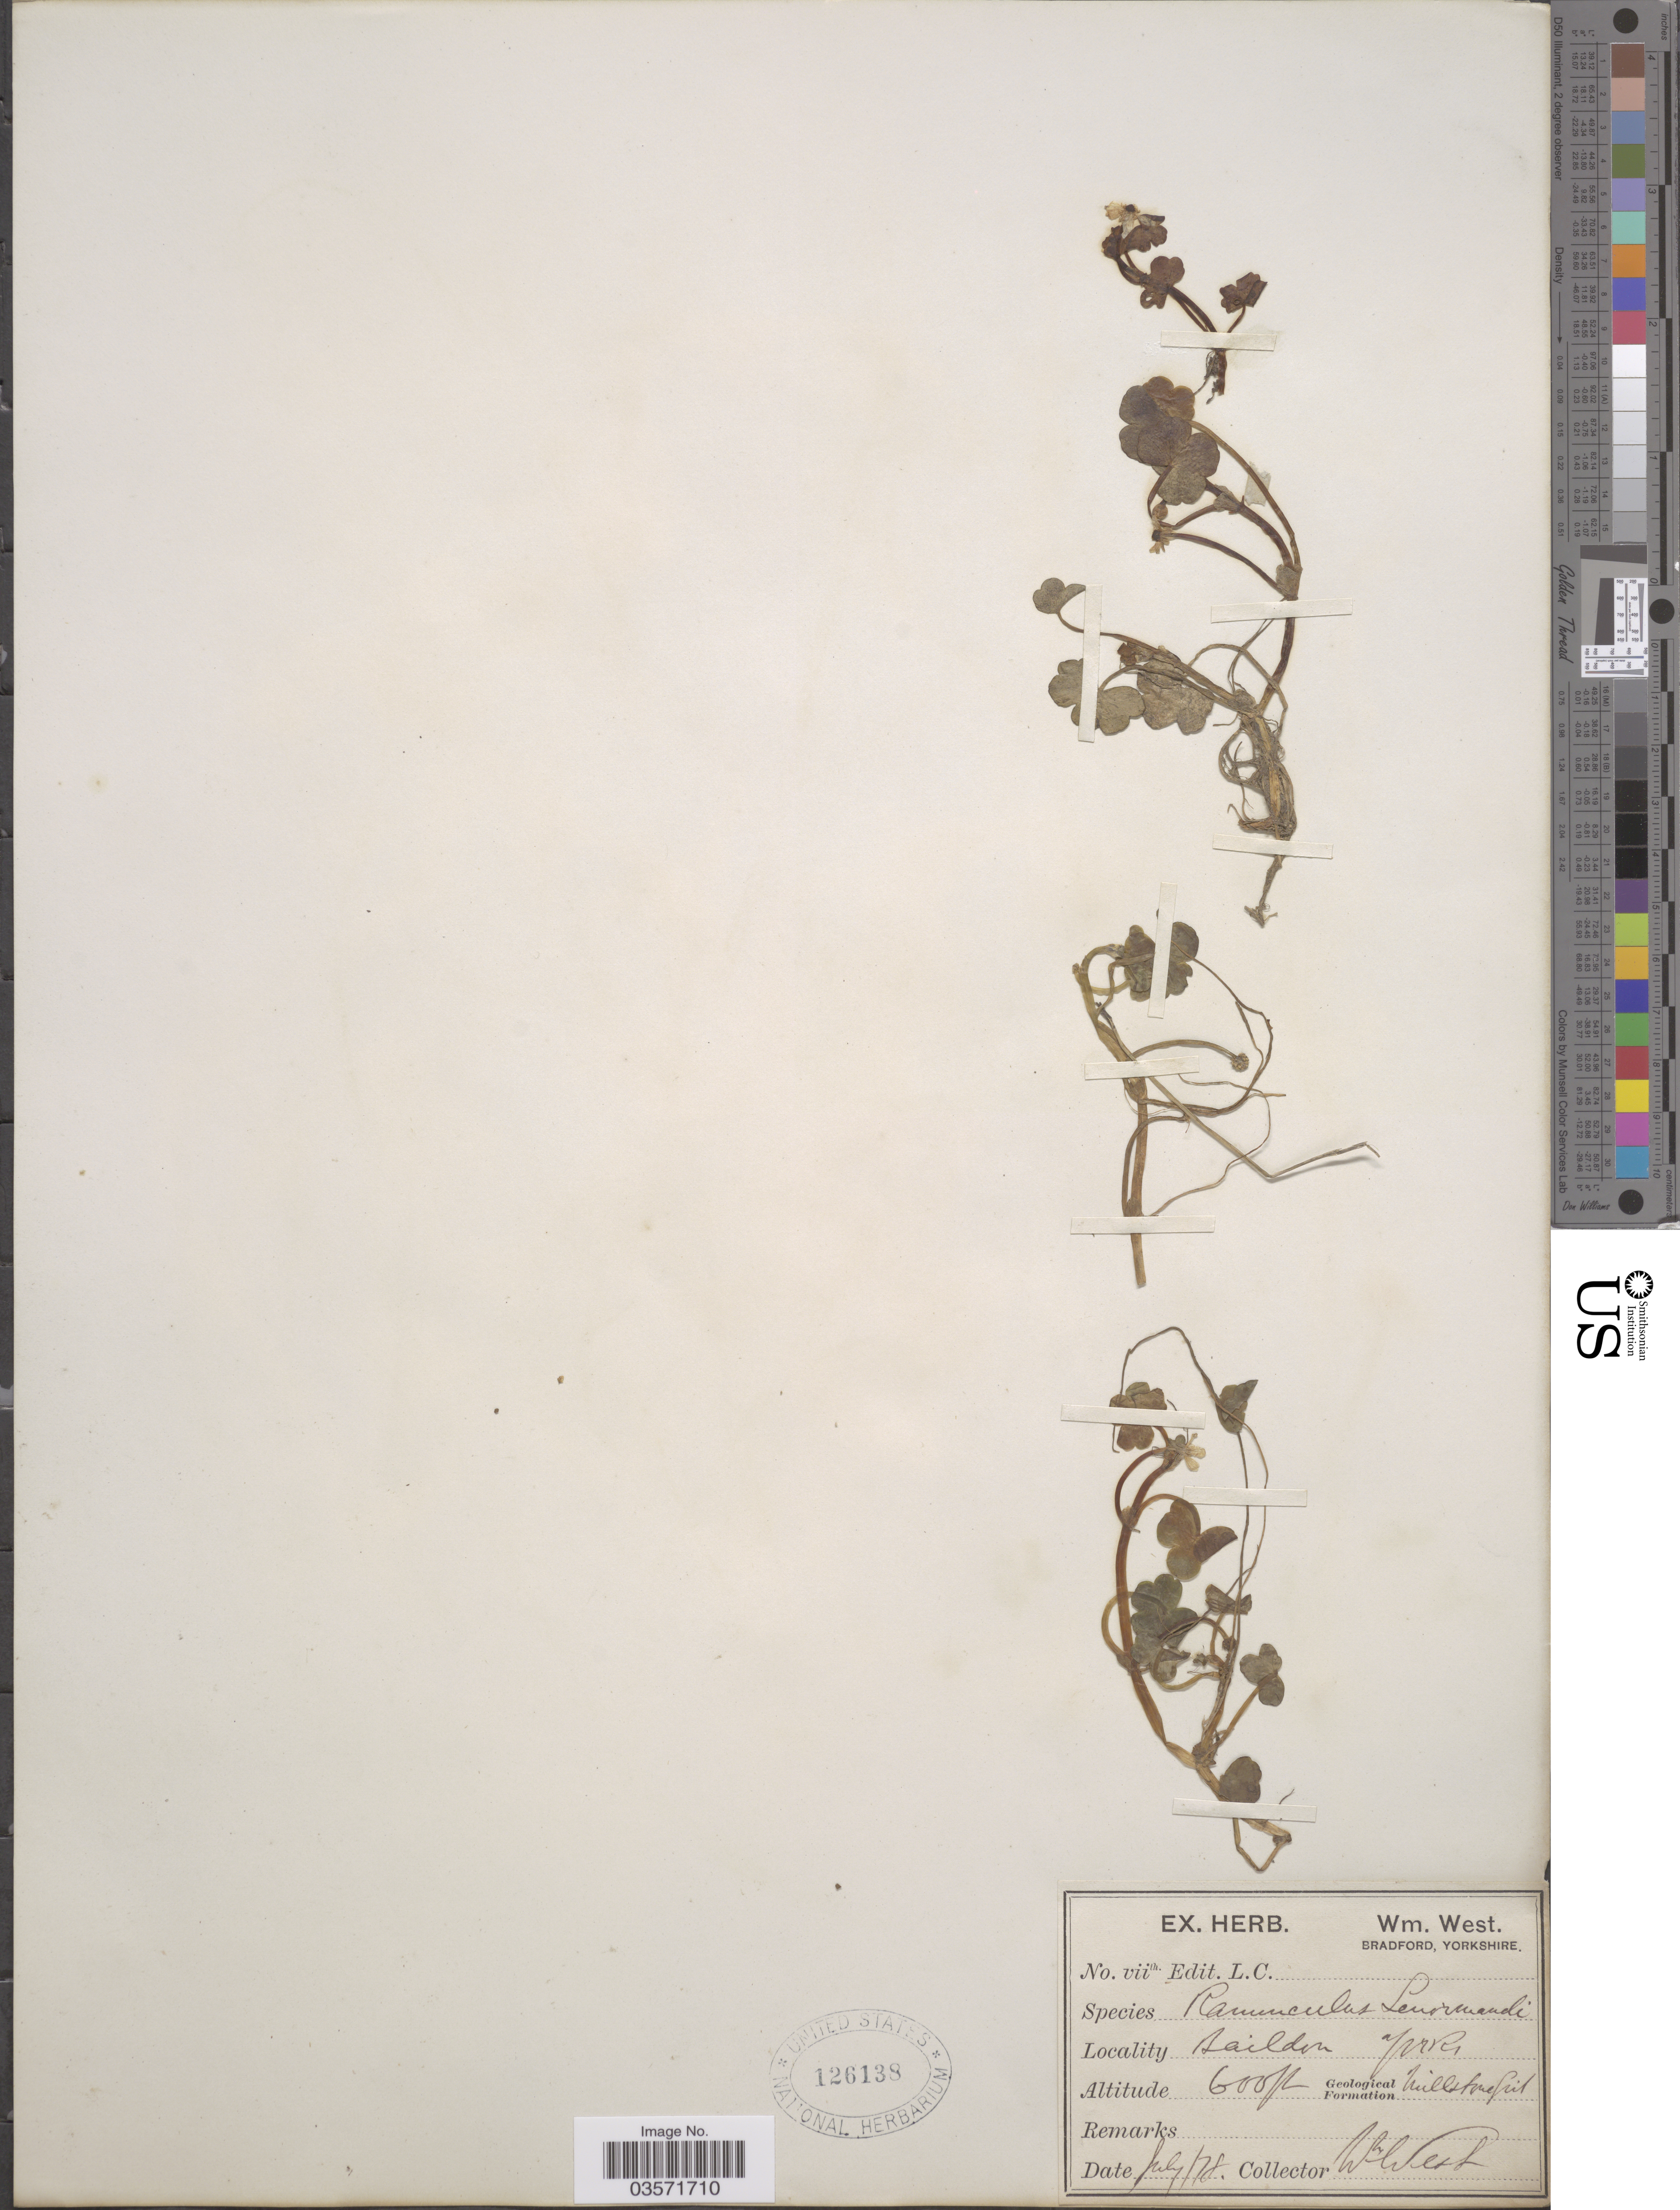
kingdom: Plantae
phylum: Tracheophyta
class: Magnoliopsida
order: Ranunculales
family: Ranunculaceae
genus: Ranunculus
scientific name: Ranunculus omiophyllus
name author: Ten.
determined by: Strong, Mark T., (BOT), Smithsonian Institution - National Museum of Natural History (UNITED STATES)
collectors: W. West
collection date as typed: Transcribed d/m/y: /7/78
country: United Kingdom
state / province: England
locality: Bailden Yorkshire.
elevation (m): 183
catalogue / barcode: US 126138